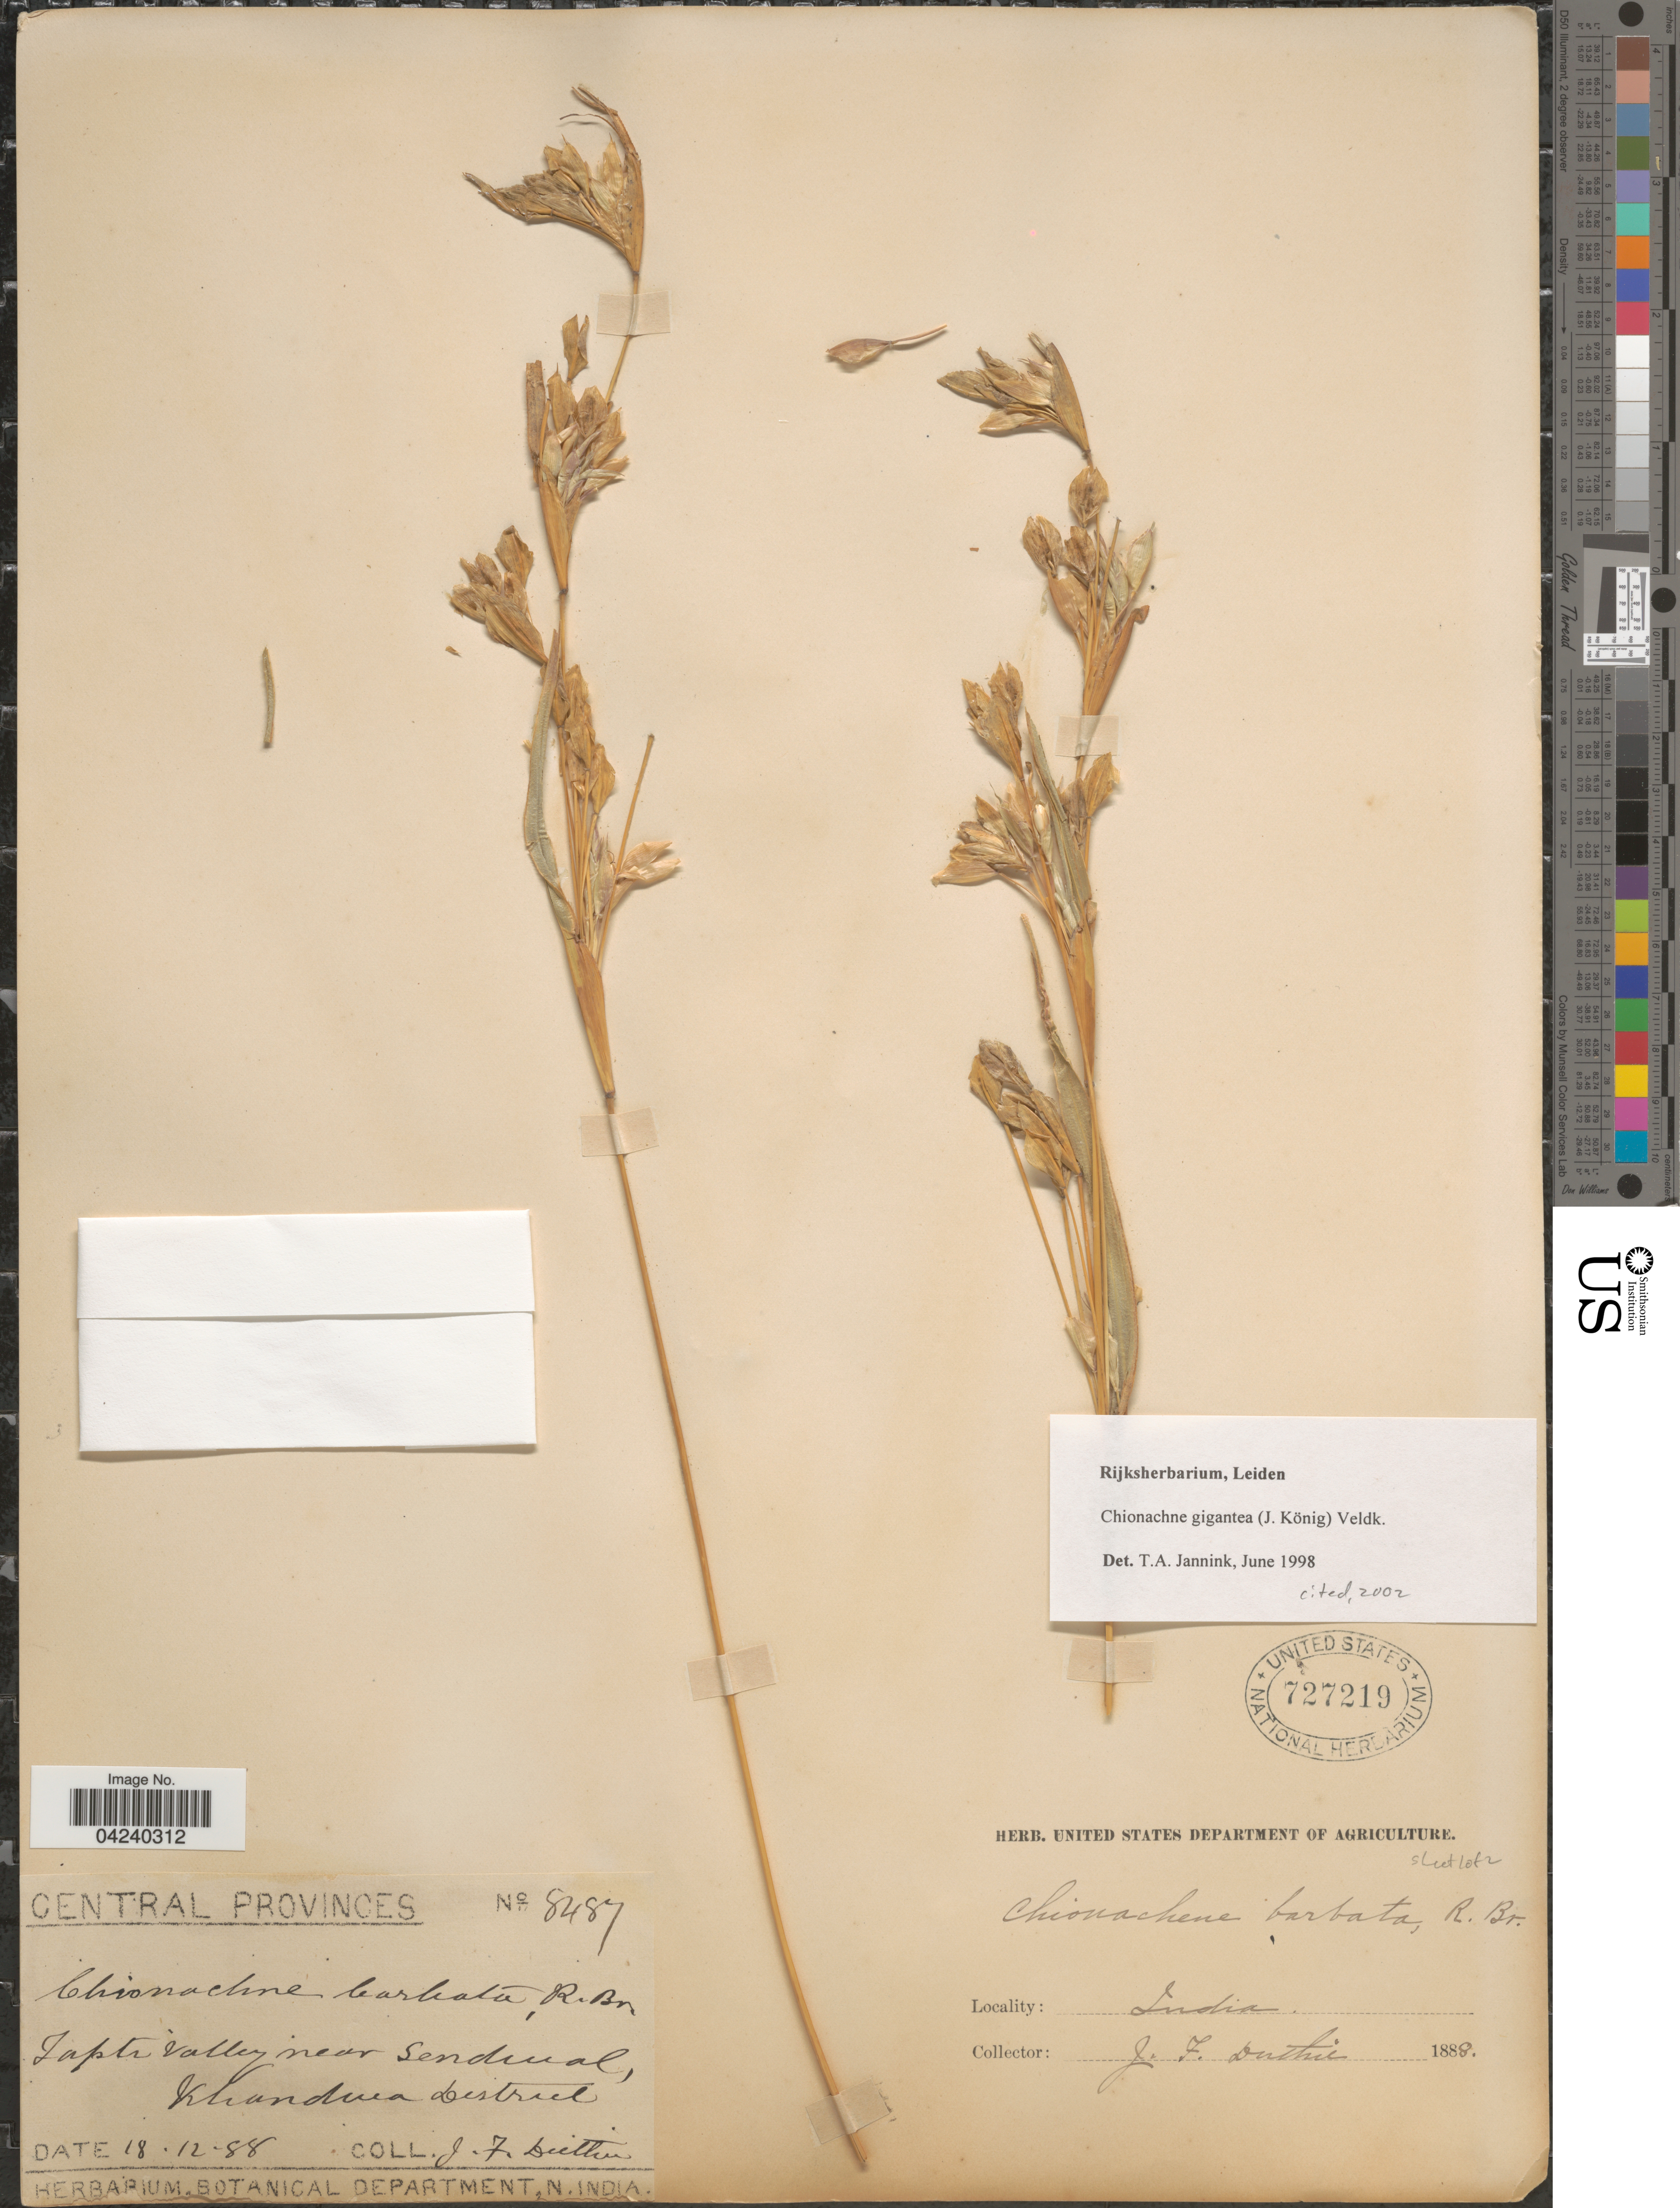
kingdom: Plantae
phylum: Tracheophyta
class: Liliopsida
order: Poales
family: Poaceae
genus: Chionachne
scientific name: Chionachne gigantea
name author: (J. Koenig) Veldkamp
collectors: J. F. Duthie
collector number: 8487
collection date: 1888-12-18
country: India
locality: Central Provinces. Tapti Valley near Sendwal, Khandwa District.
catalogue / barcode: US 727219